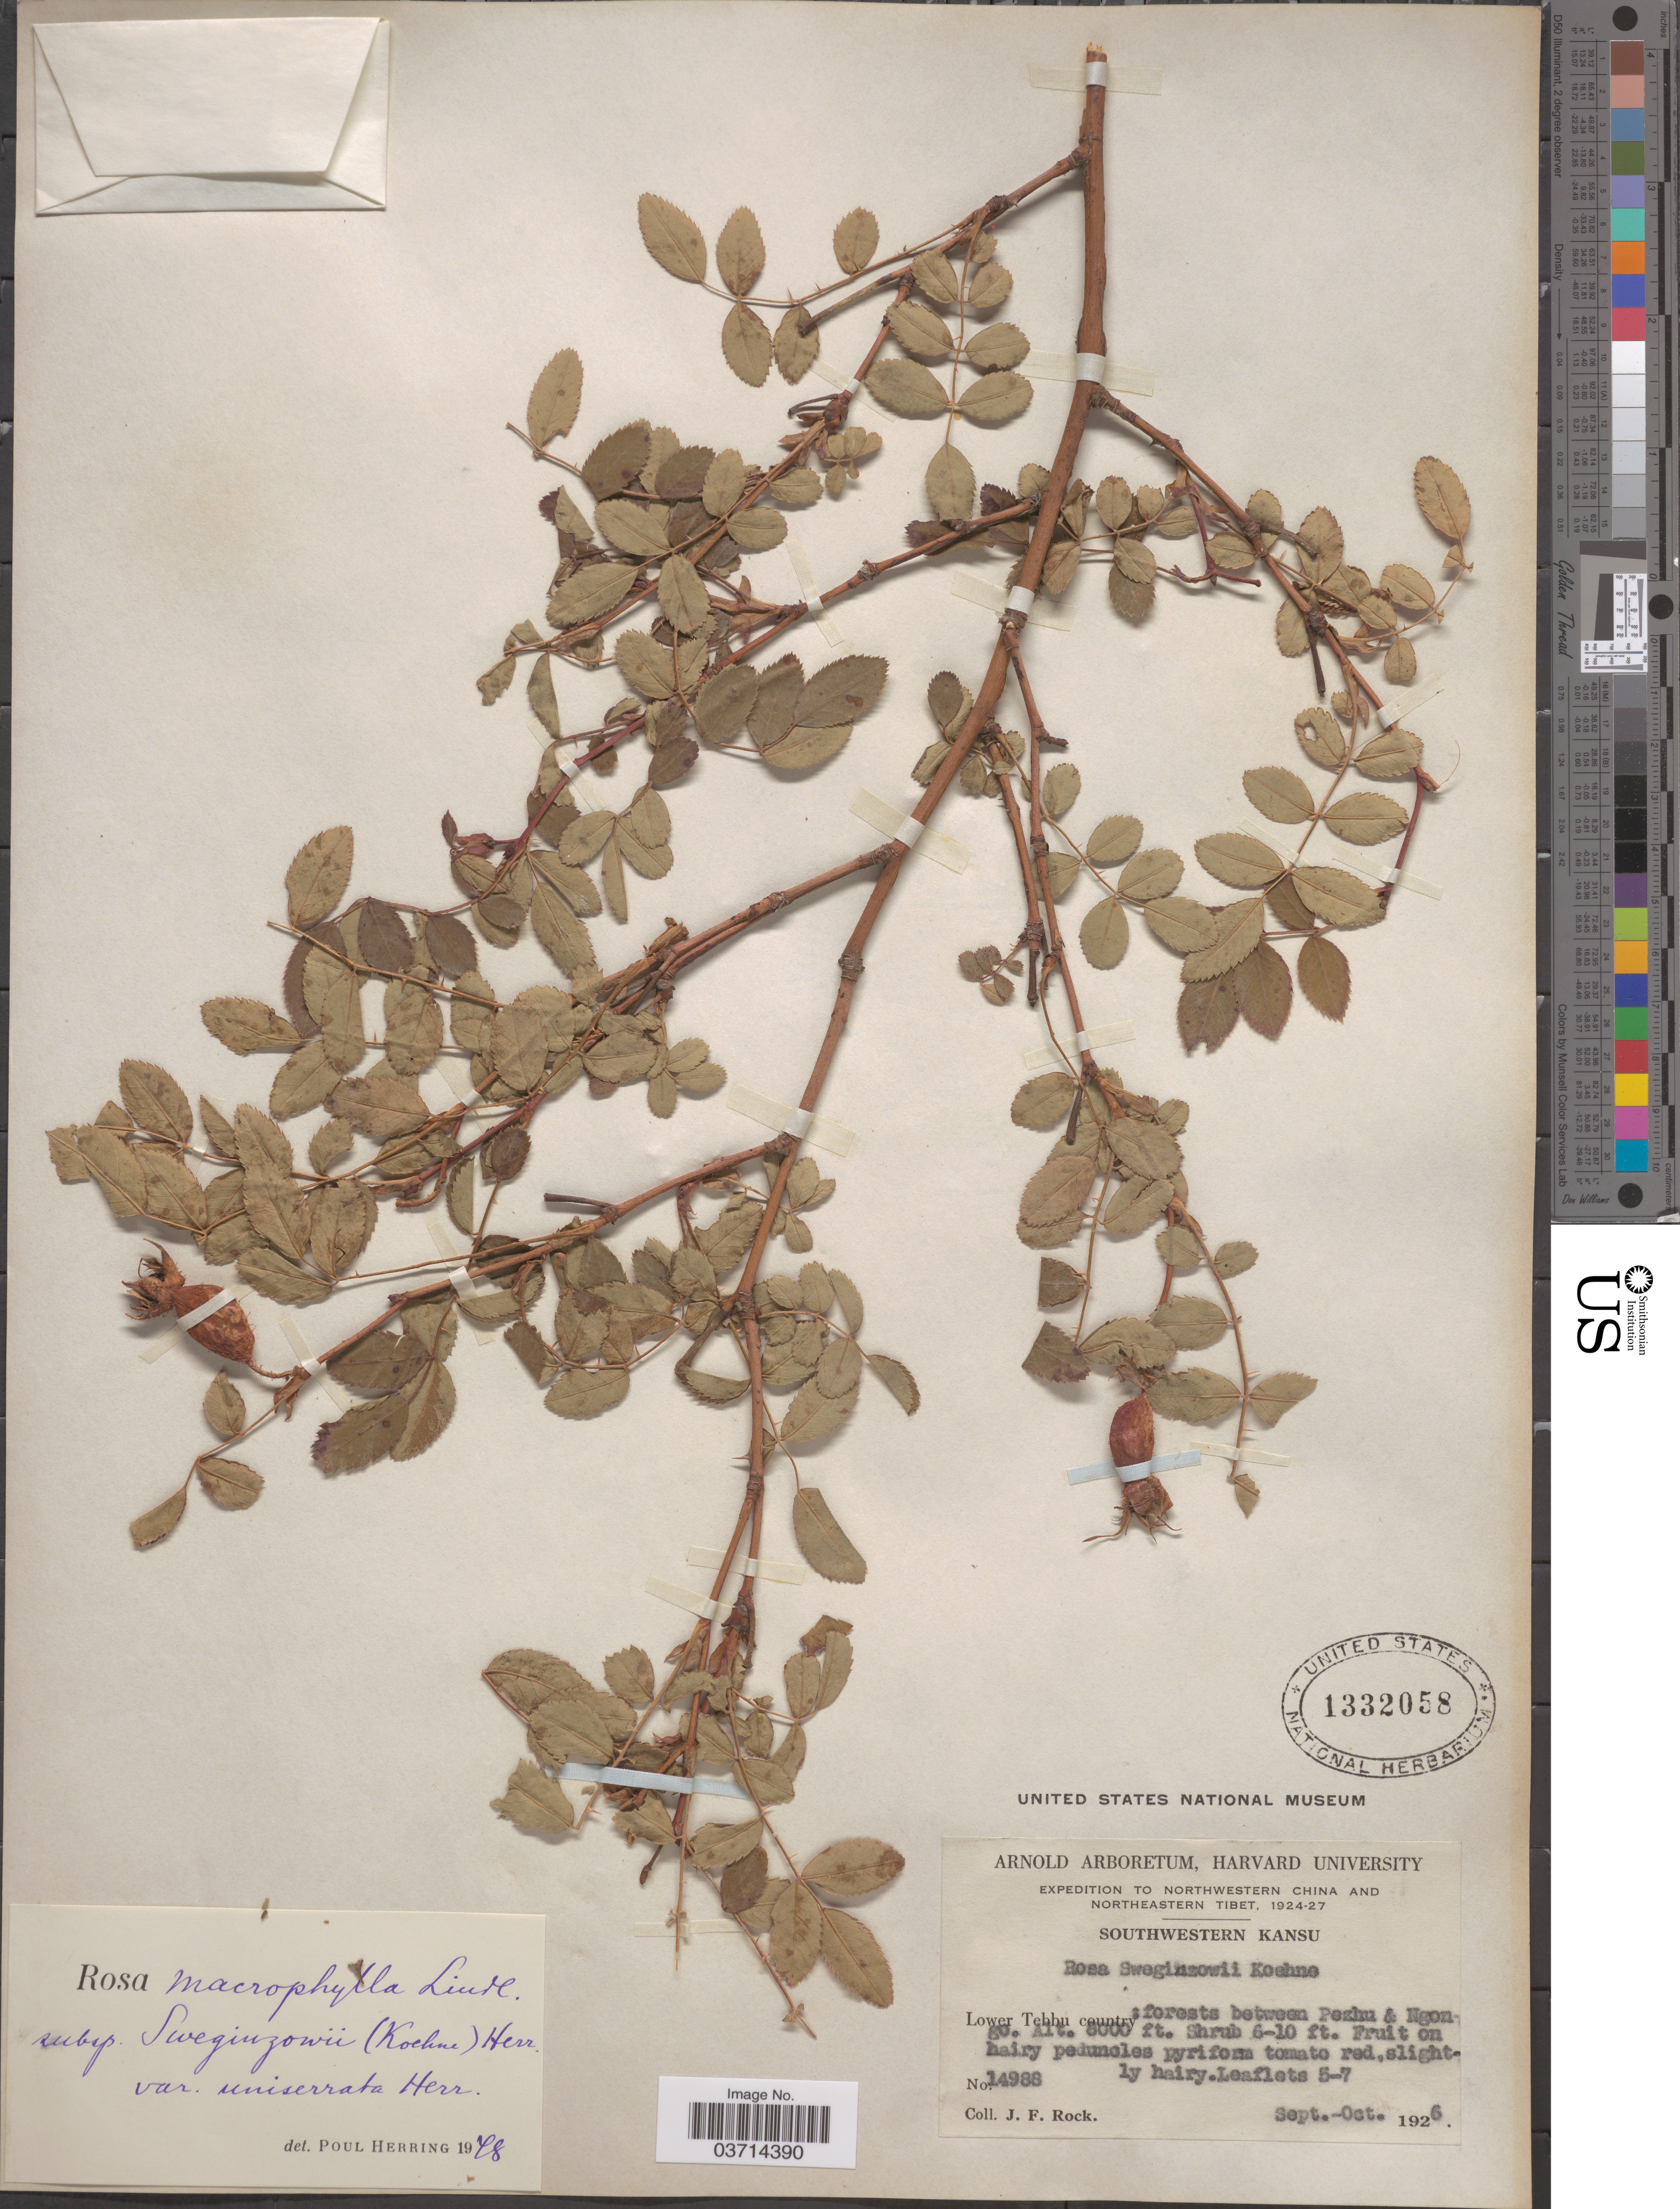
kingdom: Plantae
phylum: Tracheophyta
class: Magnoliopsida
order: Rosales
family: Rosaceae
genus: Rosa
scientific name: Rosa sweginzowii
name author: Koehne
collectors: J. Rock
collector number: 14988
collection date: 1926-09/1929-10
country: China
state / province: Gansu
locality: Northwestern China. Southwestern Kansu. Lower Tebbu country: forest between Pezhu & Ngongo.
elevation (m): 2438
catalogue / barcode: US 1332058